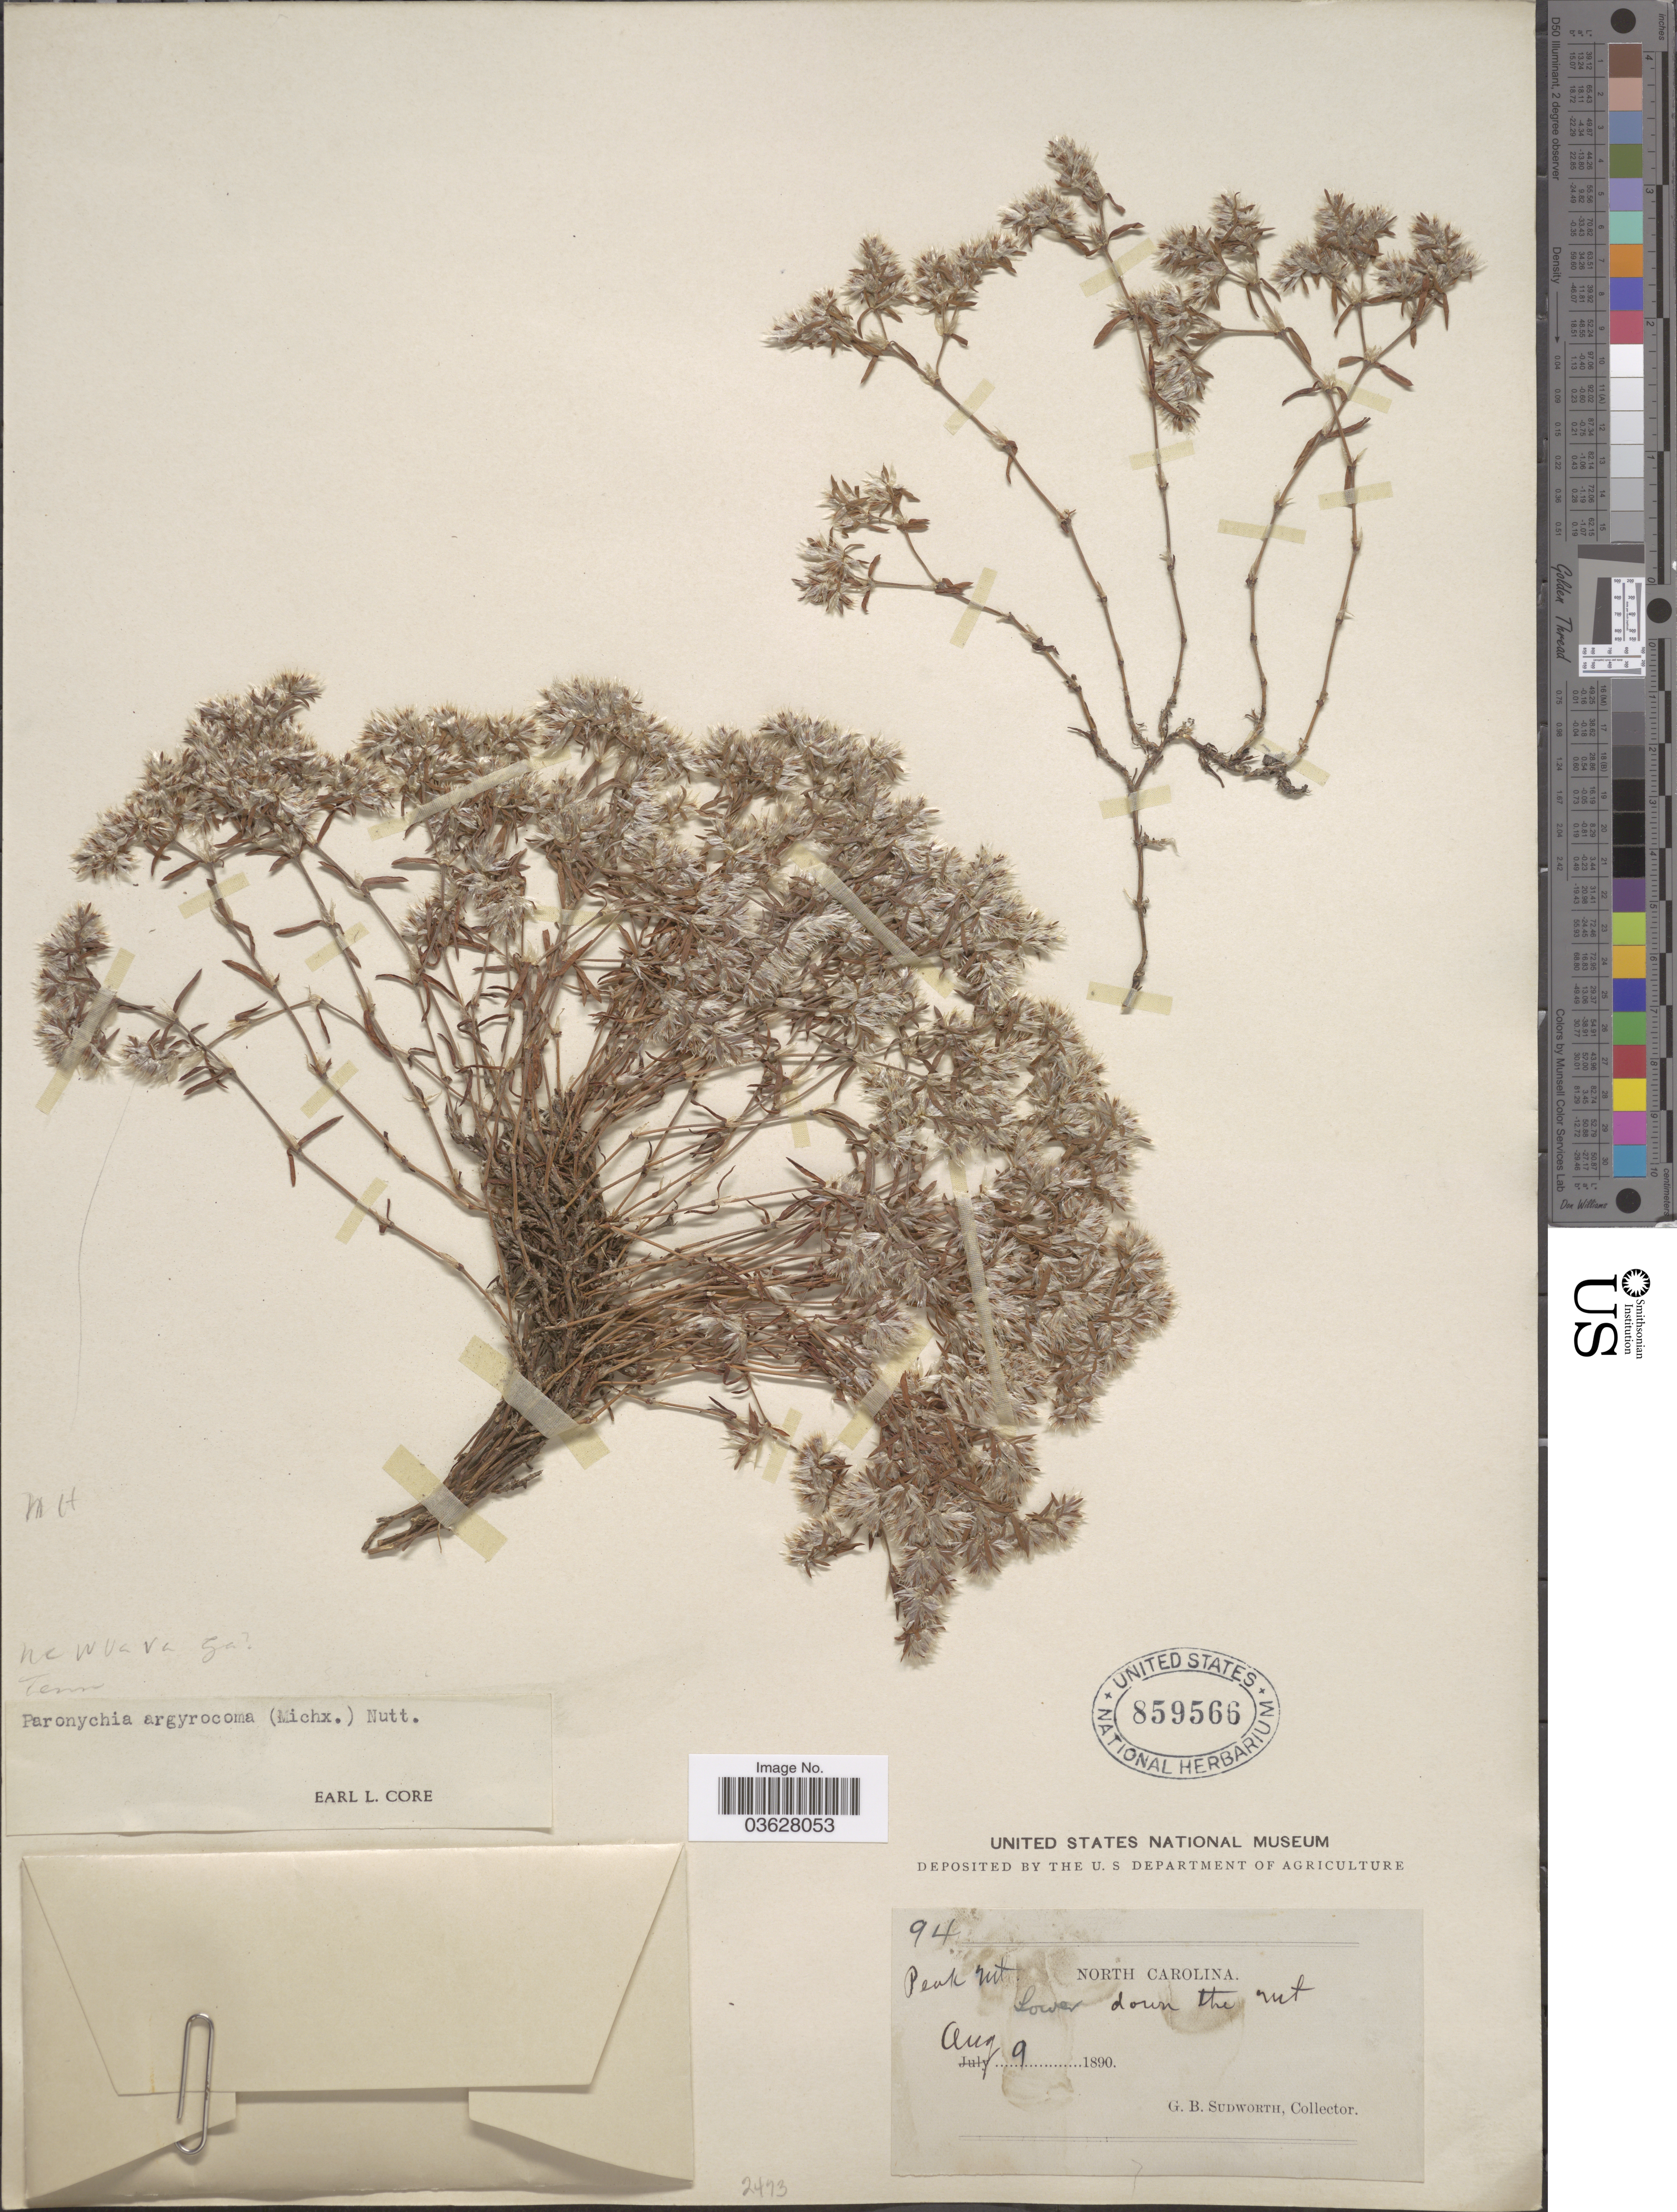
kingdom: Plantae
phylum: Tracheophyta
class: Magnoliopsida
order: Caryophyllales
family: Caryophyllaceae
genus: Paronychia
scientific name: Paronychia argyrocoma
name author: (Michx.) Nutt.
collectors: G. B. Sudworth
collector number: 94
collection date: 1890-08-09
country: United States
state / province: North Carolina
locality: Peak Mt. Lower down the mt.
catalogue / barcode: US 859566